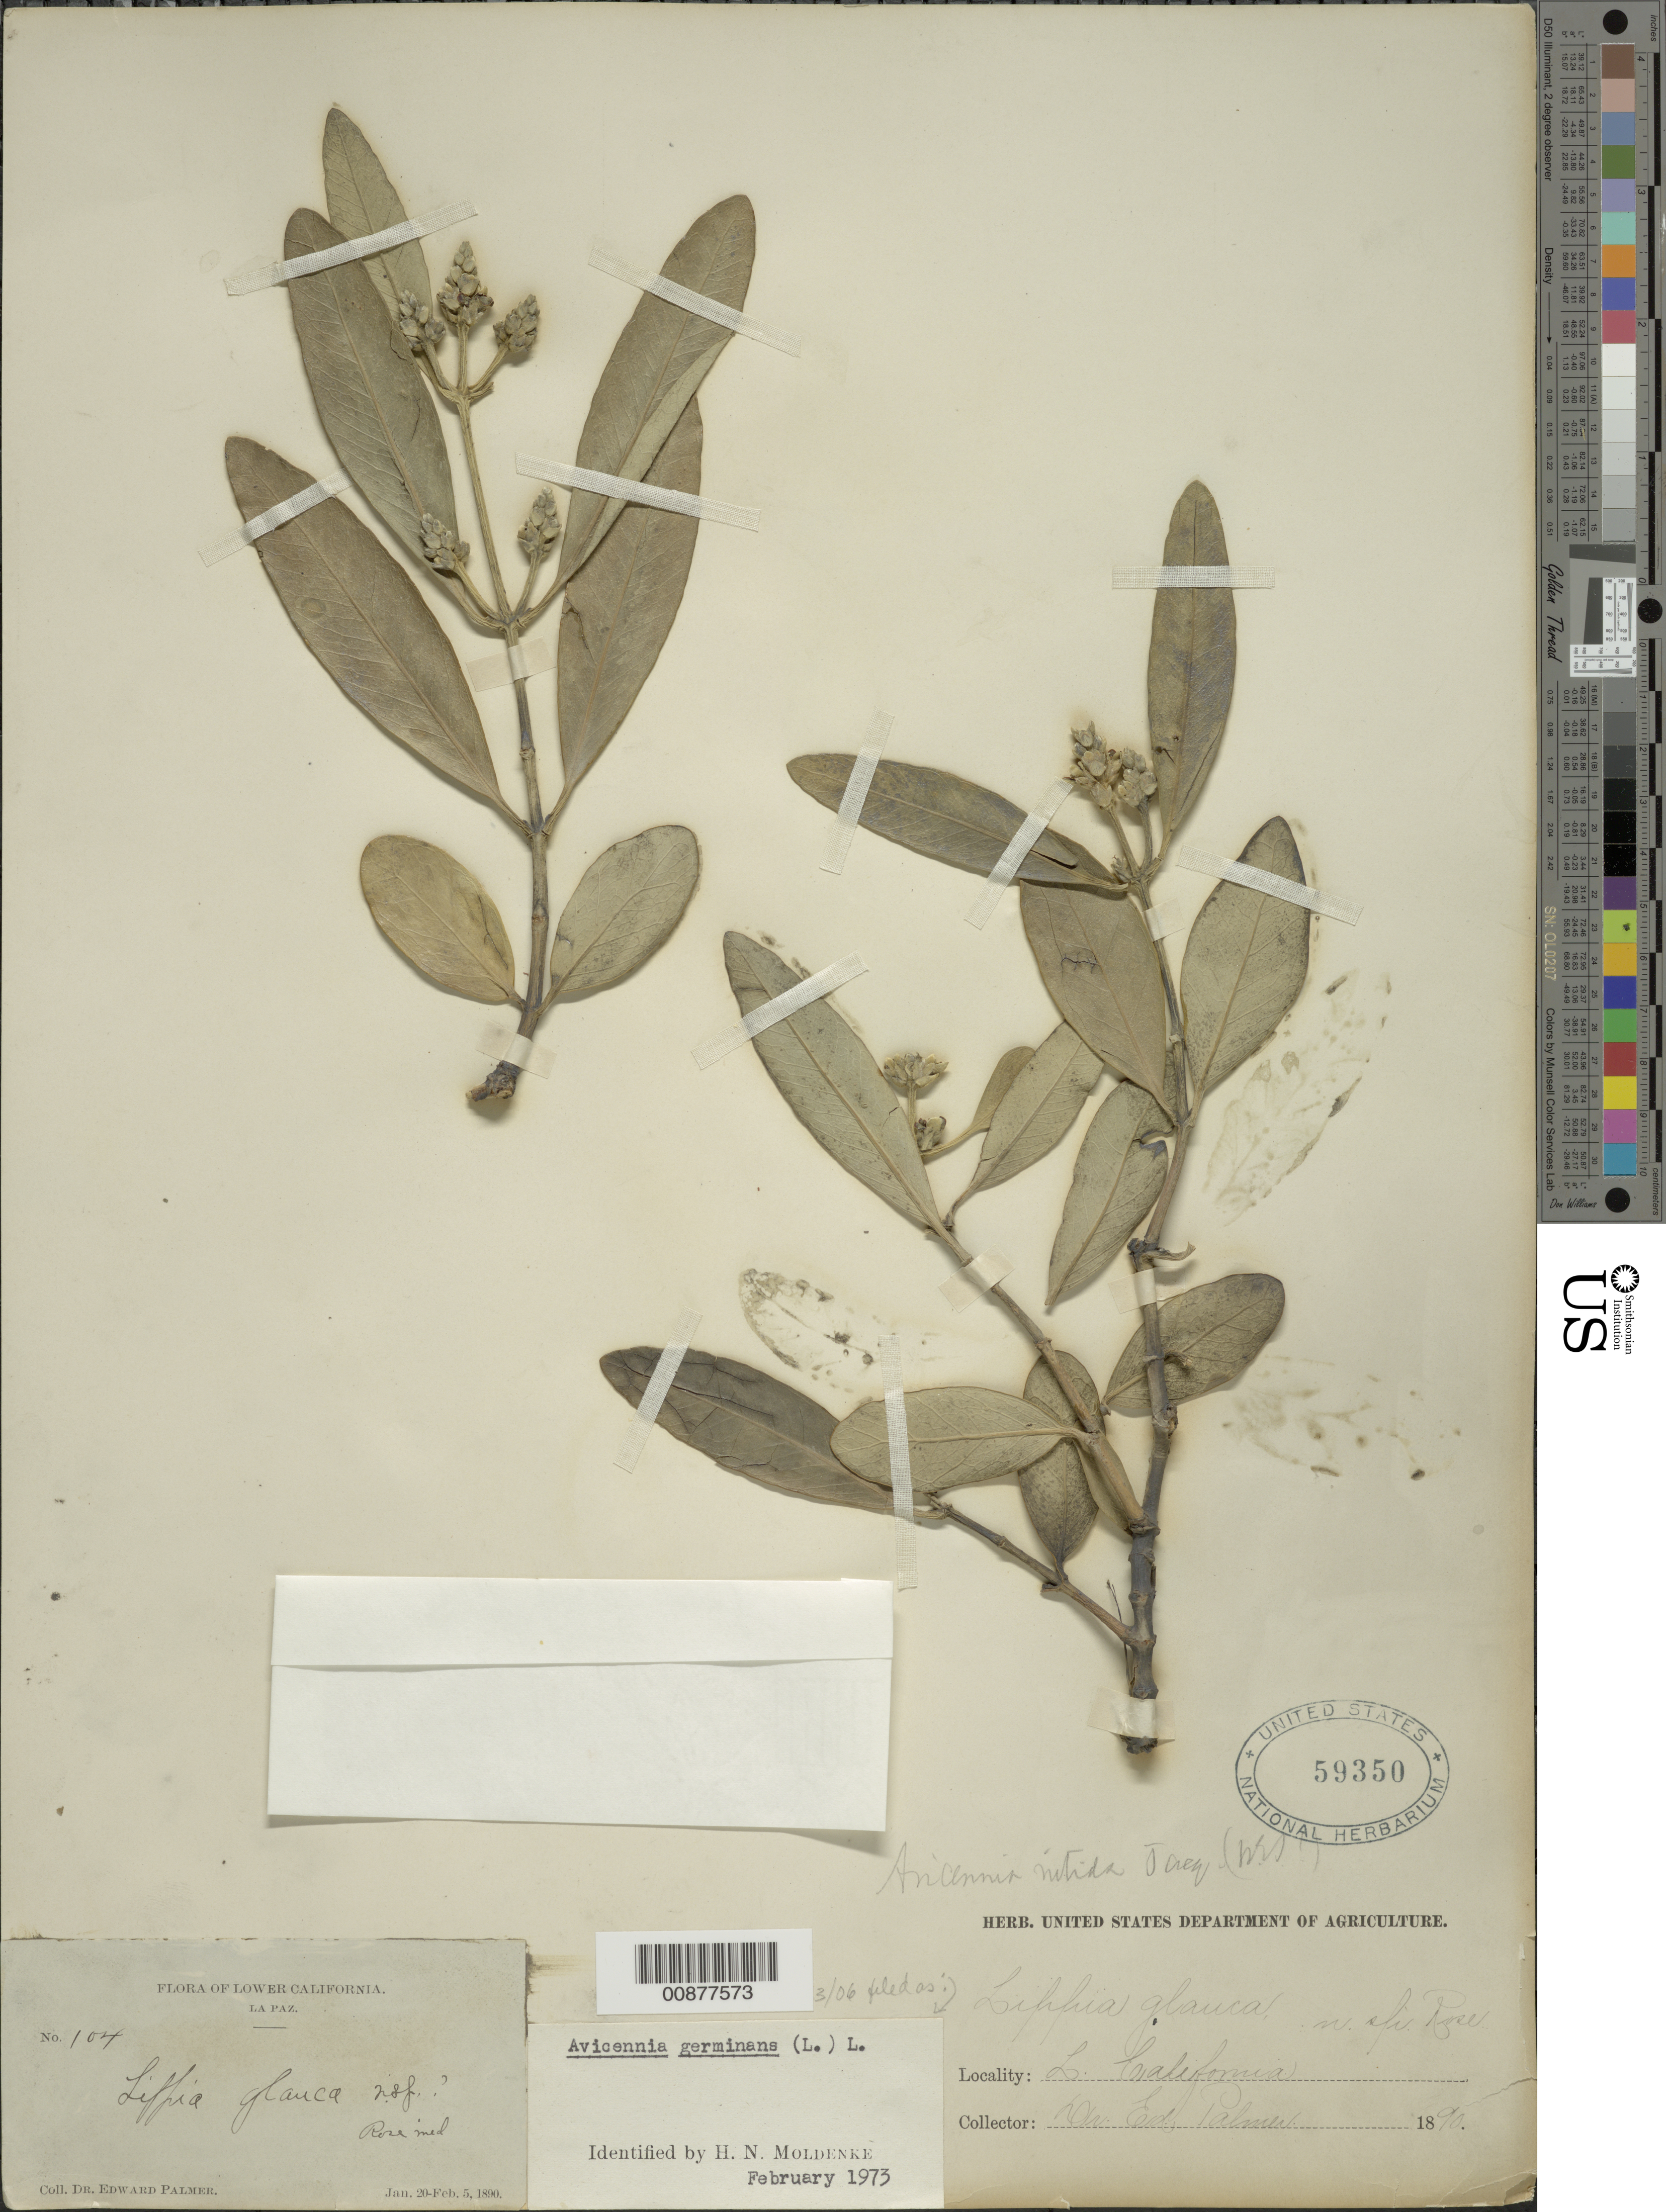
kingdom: Plantae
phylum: Tracheophyta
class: Magnoliopsida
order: Lamiales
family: Acanthaceae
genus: Avicennia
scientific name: Avicennia germinans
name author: (L.) L.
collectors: E. Palmer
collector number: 104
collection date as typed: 20 Jan 1890 to 05 Feb 1890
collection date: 1890-01-20/1890-02-05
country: Mexico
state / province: Baja California Sur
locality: La Paz, Baja California Sur.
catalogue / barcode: US 59350